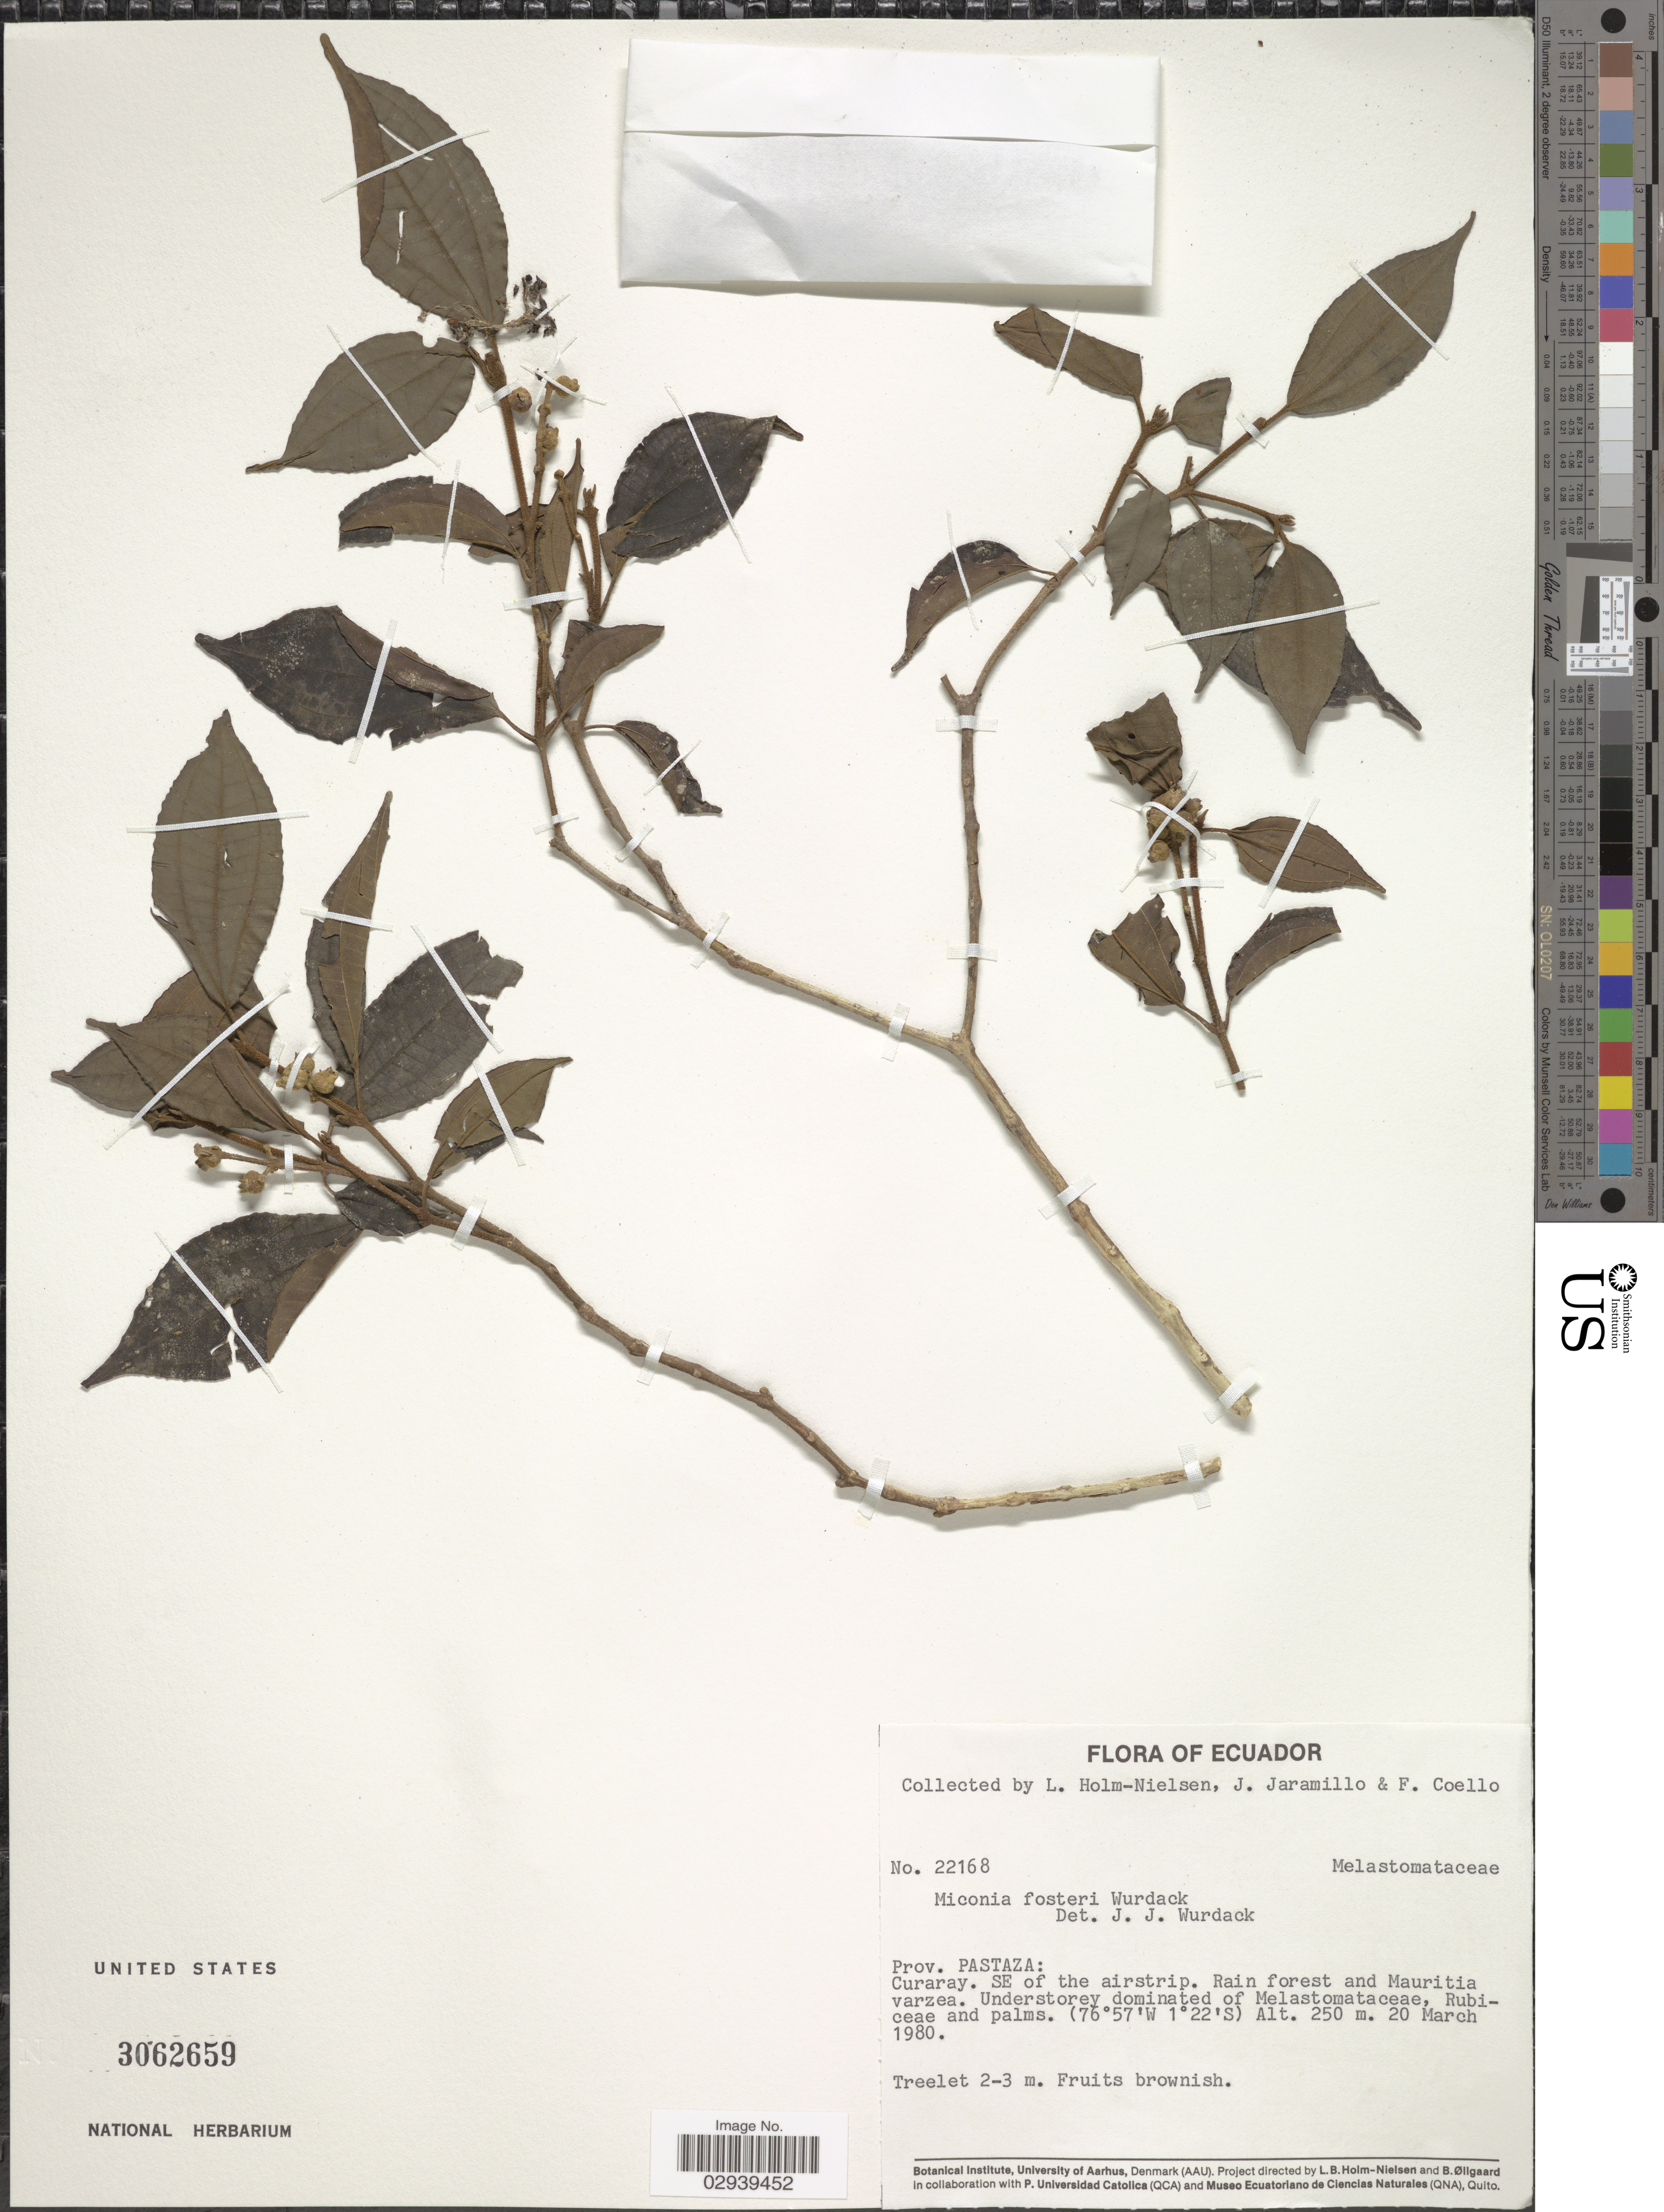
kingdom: Plantae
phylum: Tracheophyta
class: Magnoliopsida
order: Myrtales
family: Melastomataceae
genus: Miconia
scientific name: Miconia fosteri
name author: Wurdack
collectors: L. Holm-Nielsen, J. Jaramillo & F. Coello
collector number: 22168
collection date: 1980-03-20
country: Ecuador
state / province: Pastaza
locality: Curaray. SE of the airstrip. Rain forest and Mauritia varzea.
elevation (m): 250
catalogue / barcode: US 3062659